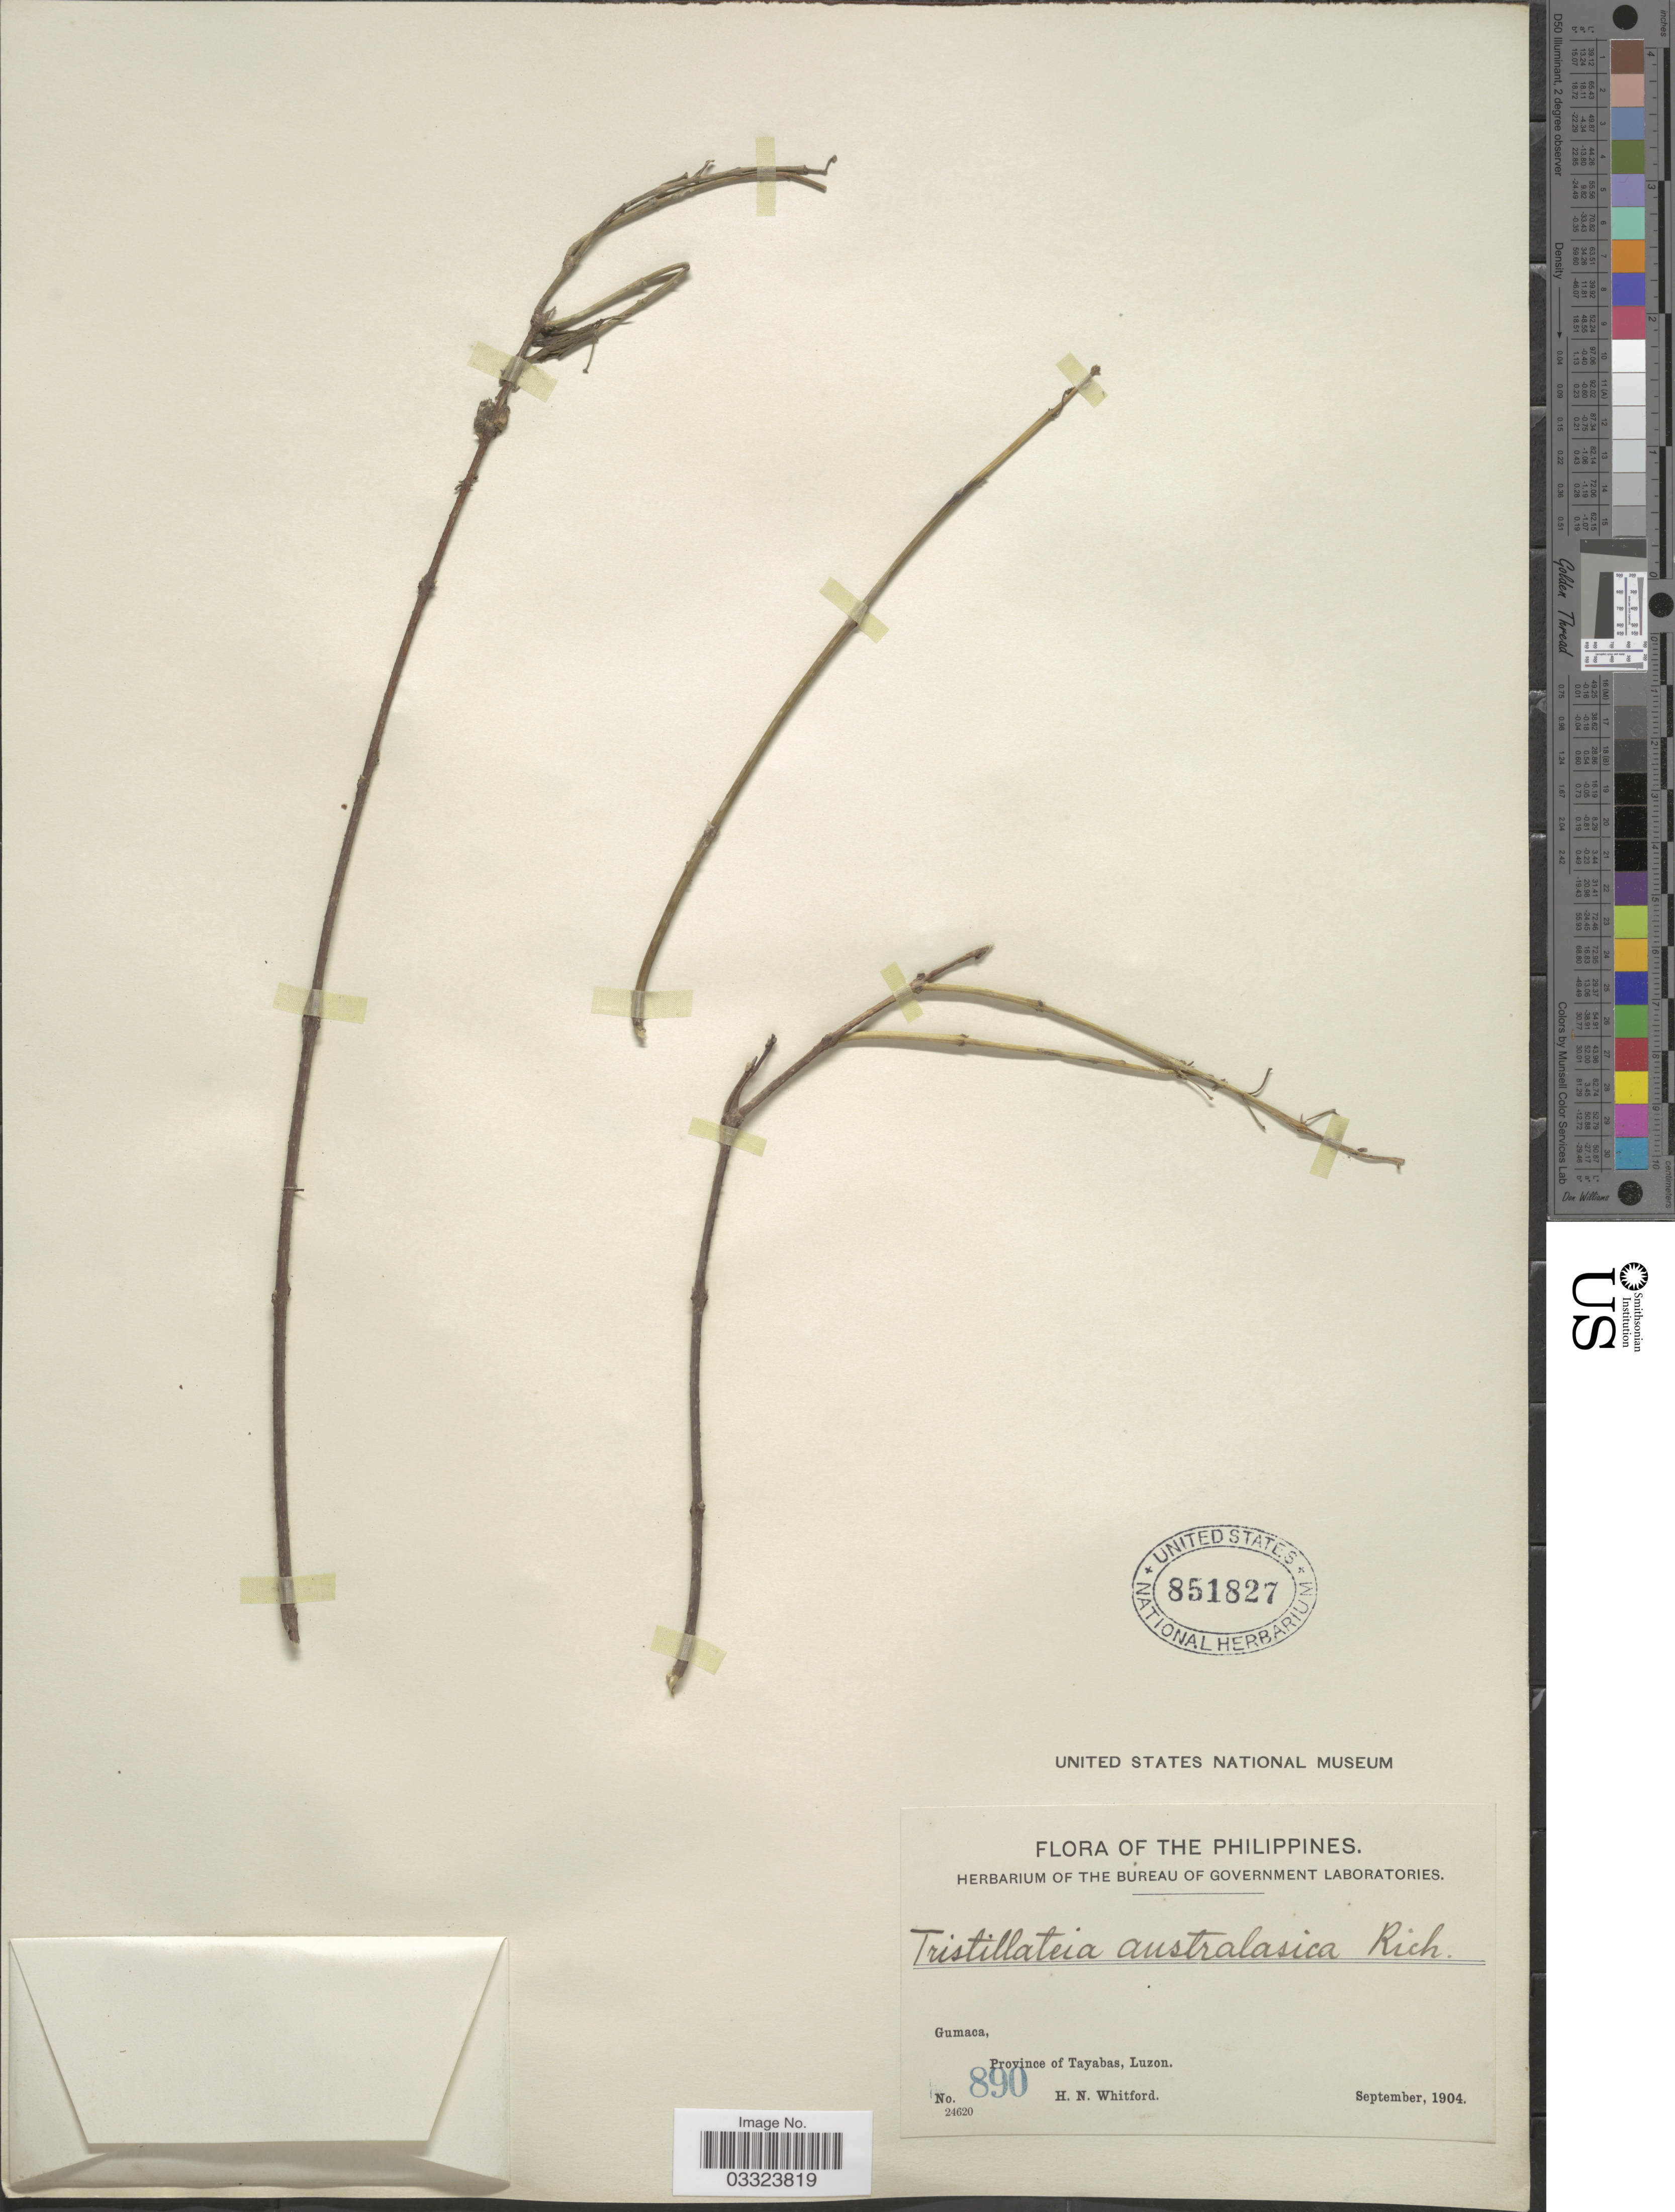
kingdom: Plantae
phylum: Tracheophyta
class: Magnoliopsida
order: Malpighiales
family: Malpighiaceae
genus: Tristellateia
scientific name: Tristellateia australasiae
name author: A. Rich.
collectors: H. N. Whitford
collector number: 890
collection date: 1904-09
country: Philippines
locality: Gumaca, Province of Tayabas, Luzon.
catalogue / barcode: US 851827